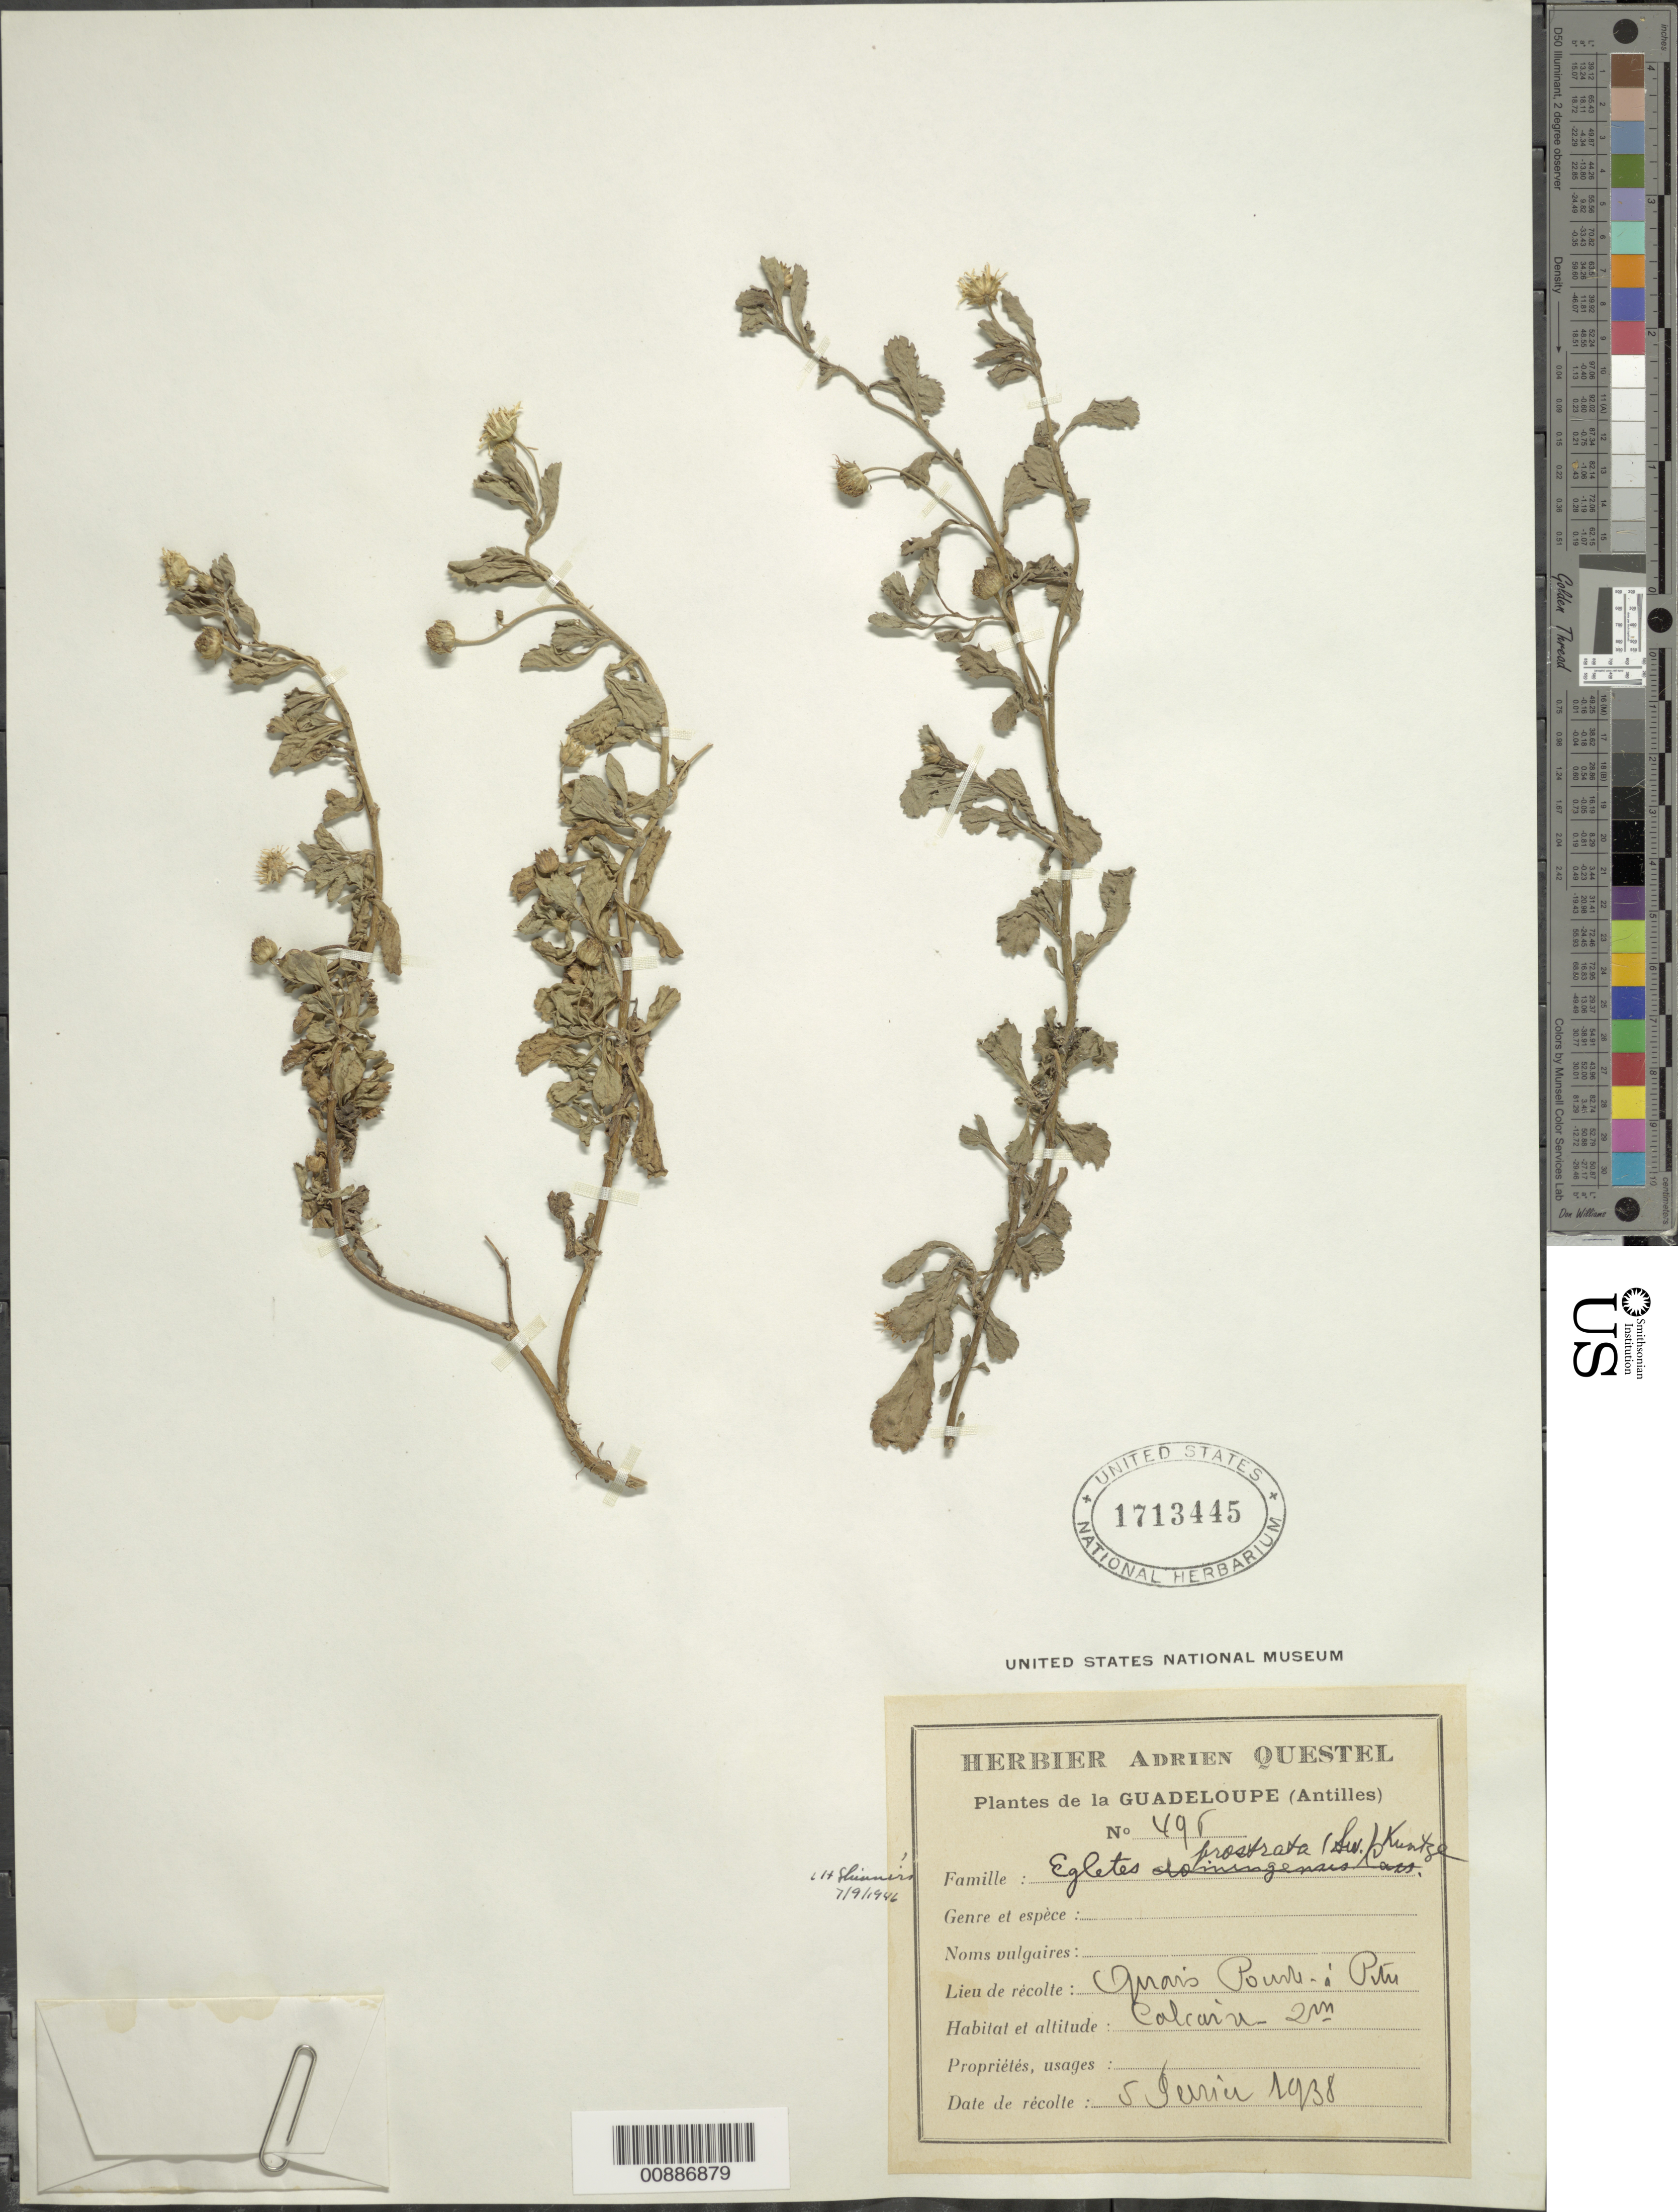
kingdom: Plantae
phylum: Tracheophyta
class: Magnoliopsida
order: Asterales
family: Asteraceae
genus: Egletes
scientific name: Egletes prostrata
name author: (Sw.) Kuntze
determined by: Shinners, L. H.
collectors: A. Questel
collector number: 496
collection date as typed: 05 Jan 1938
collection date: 1938-01-05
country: Guadeloupe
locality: Pointe-à-Pitre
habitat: Calcareous substrate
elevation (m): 2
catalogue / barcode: US 1713445